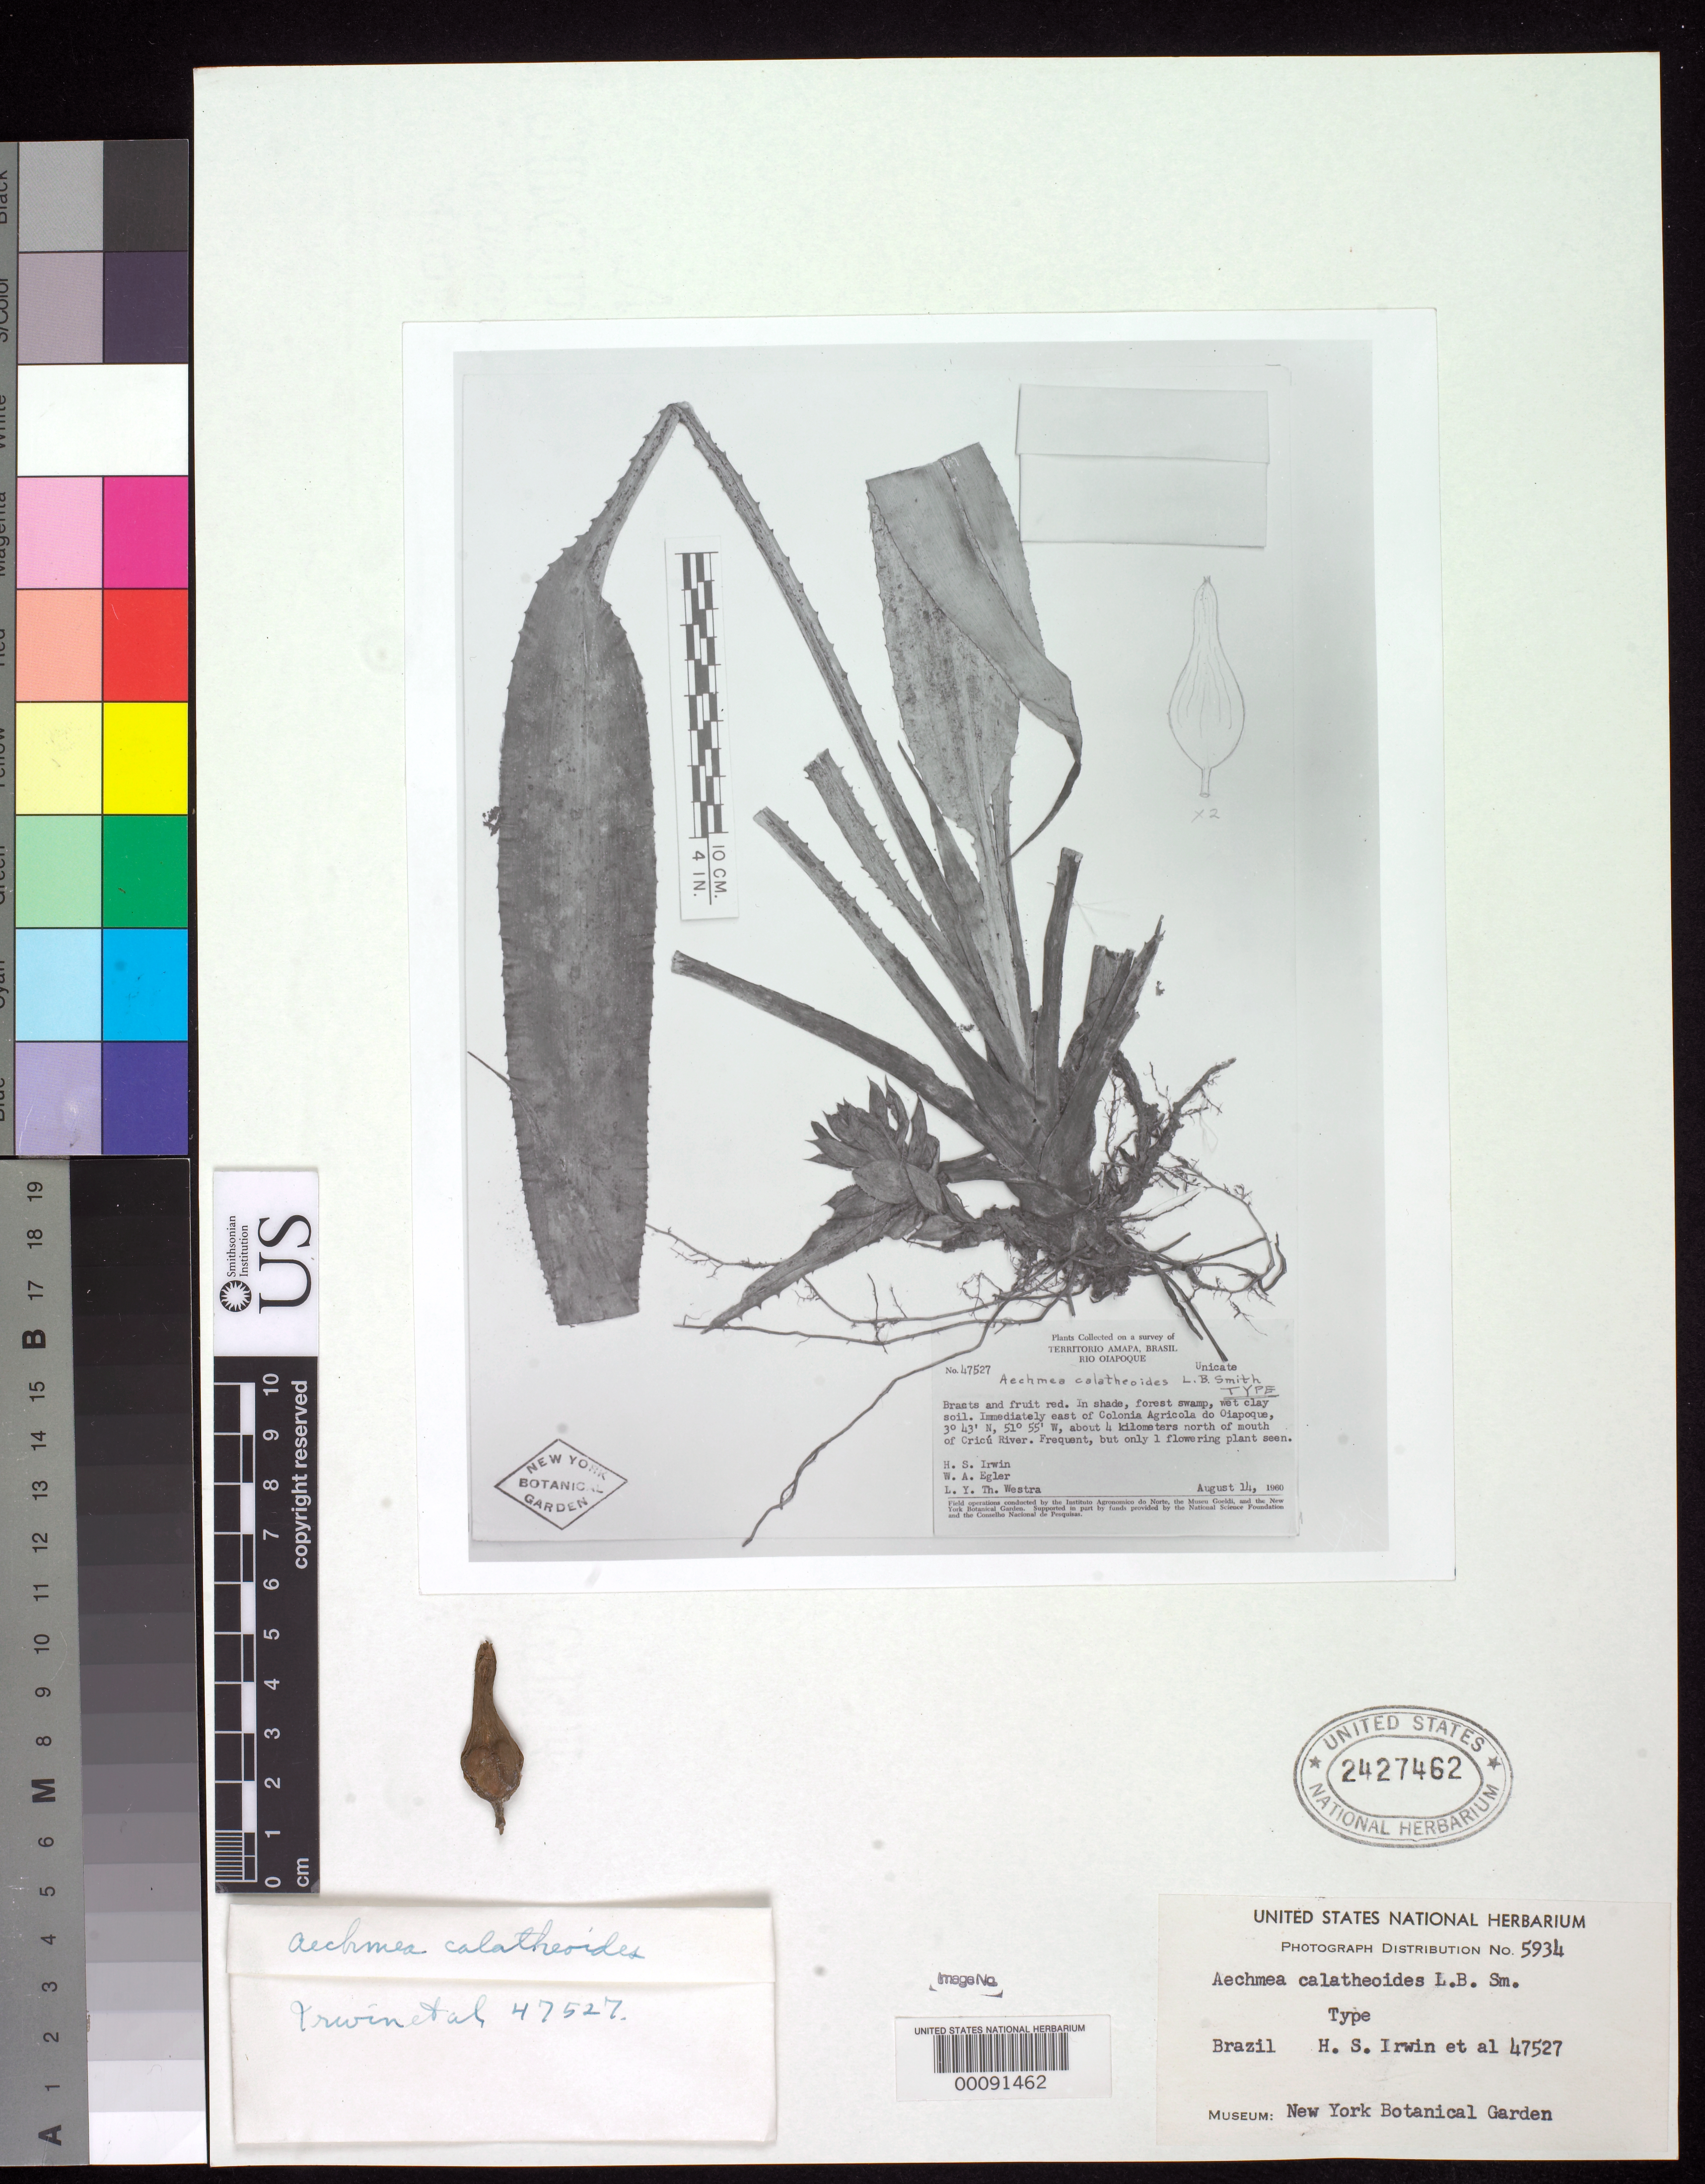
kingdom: Plantae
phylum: Tracheophyta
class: Liliopsida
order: Poales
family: Bromeliaceae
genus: Aechmea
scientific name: Aechmea calatheoides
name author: L.B. Sm.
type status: Isotype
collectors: H. Irwin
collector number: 47527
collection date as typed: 14 Aug 1960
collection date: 1960-08-14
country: Brazil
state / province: Amapá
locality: E of Colonia Agricola de Oiapoque.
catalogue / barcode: US 2427462